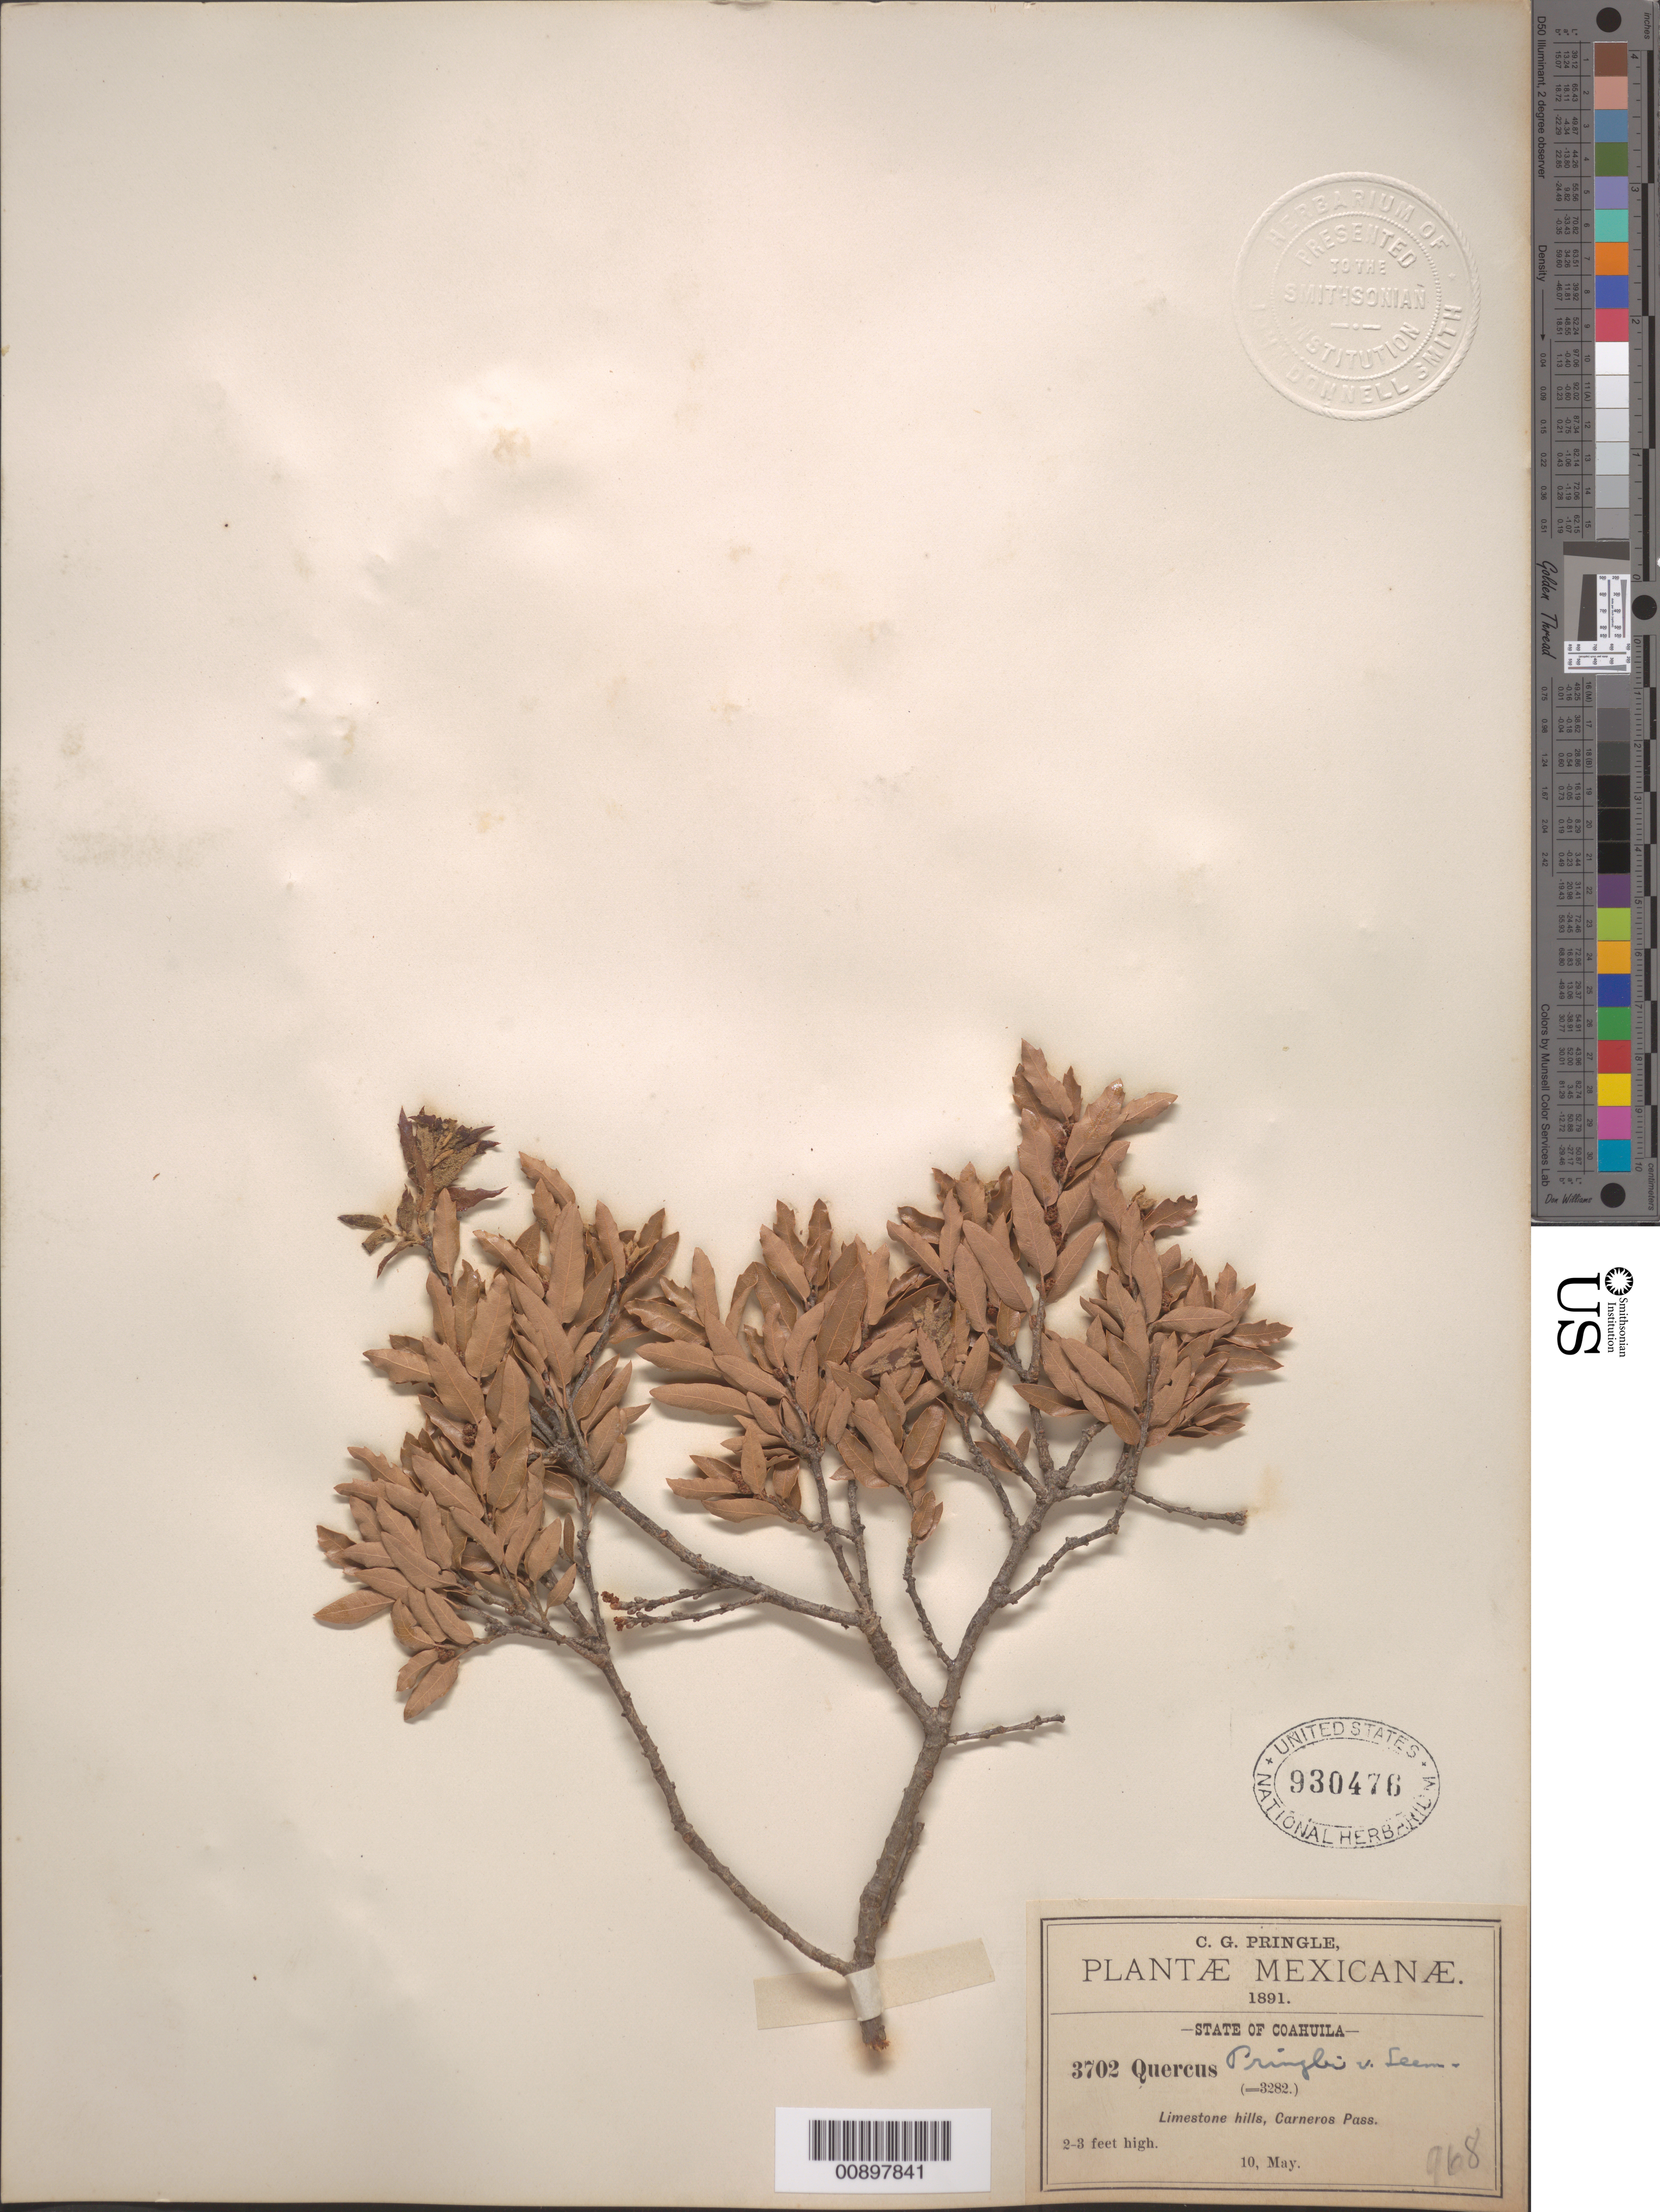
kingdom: Plantae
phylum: Tracheophyta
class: Magnoliopsida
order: Fagales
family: Fagaceae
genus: Quercus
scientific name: Quercus pringlei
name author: Seemen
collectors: C. G. Pringle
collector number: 3702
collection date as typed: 10 May 1891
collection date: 1891-05-10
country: Mexico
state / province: Coahuila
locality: Carneros Pass.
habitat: Limestone hills.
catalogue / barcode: US 930476